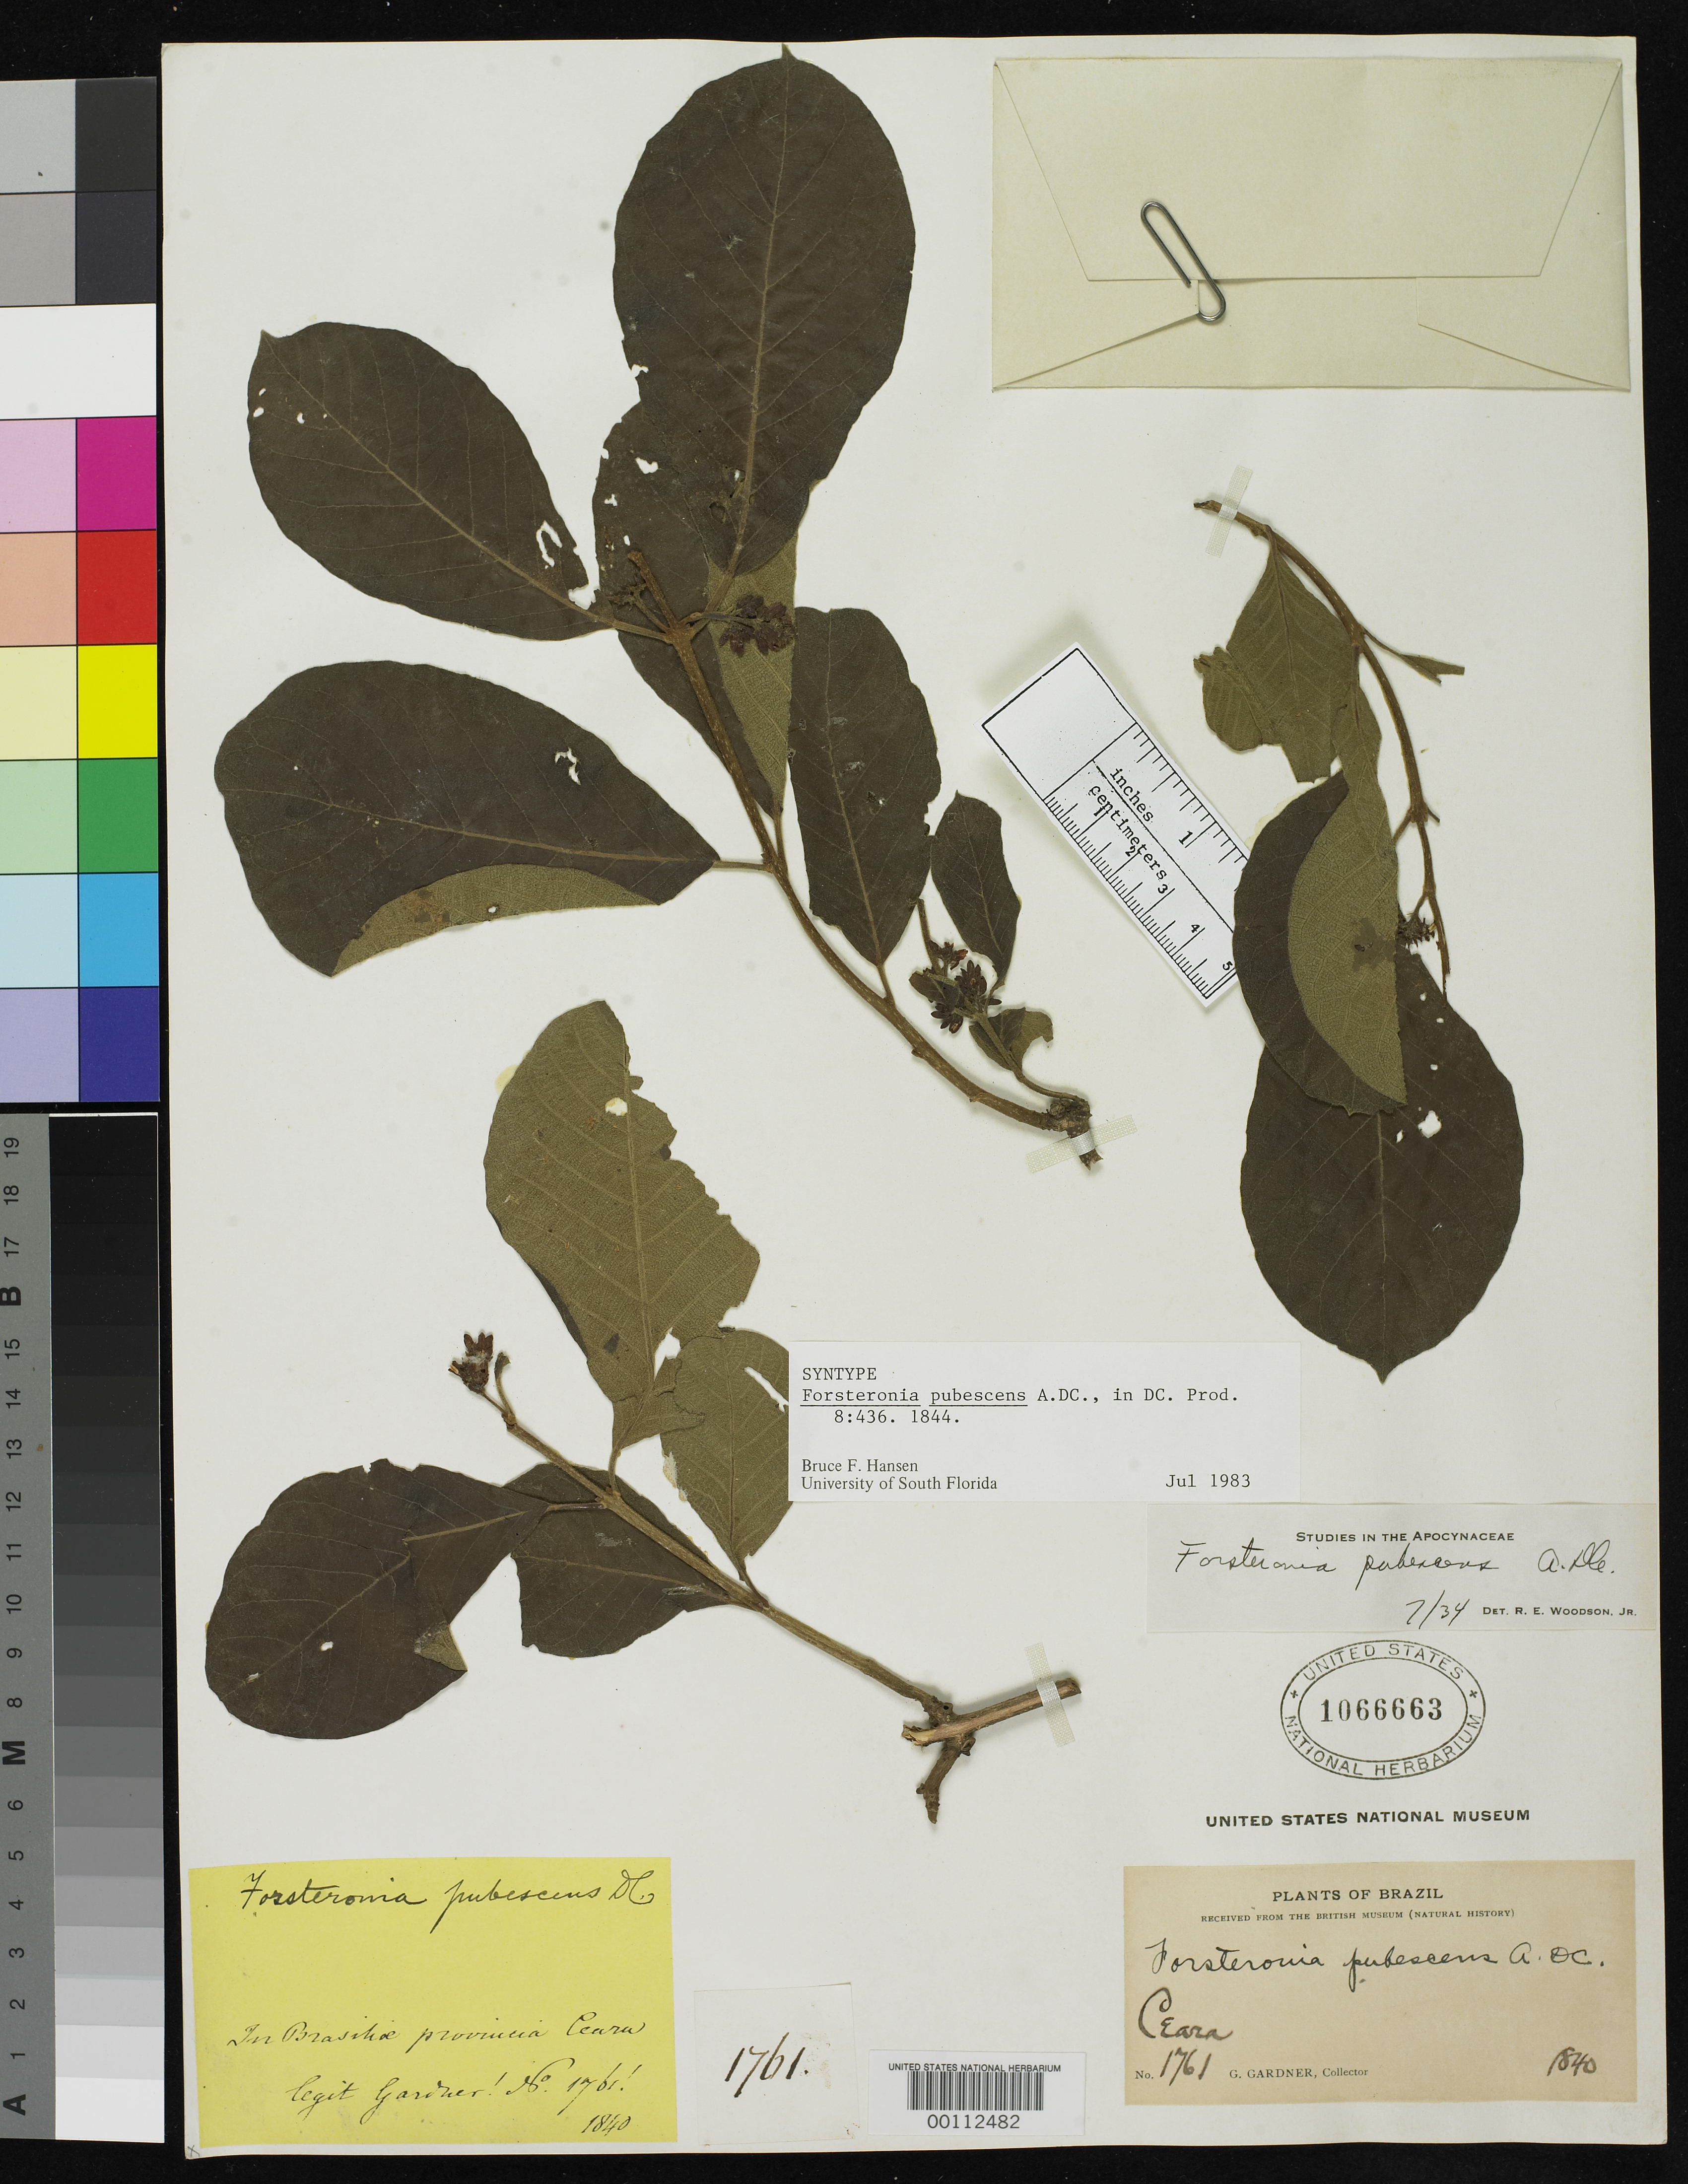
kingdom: Plantae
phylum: Tracheophyta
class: Magnoliopsida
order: Gentianales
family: Apocynaceae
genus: Forsteronia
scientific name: Forsteronia pubescens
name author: A. DC.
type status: Syntype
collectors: G. Gardner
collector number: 1761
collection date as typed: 1840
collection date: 1840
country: Brazil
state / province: Ceará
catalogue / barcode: US 1066663